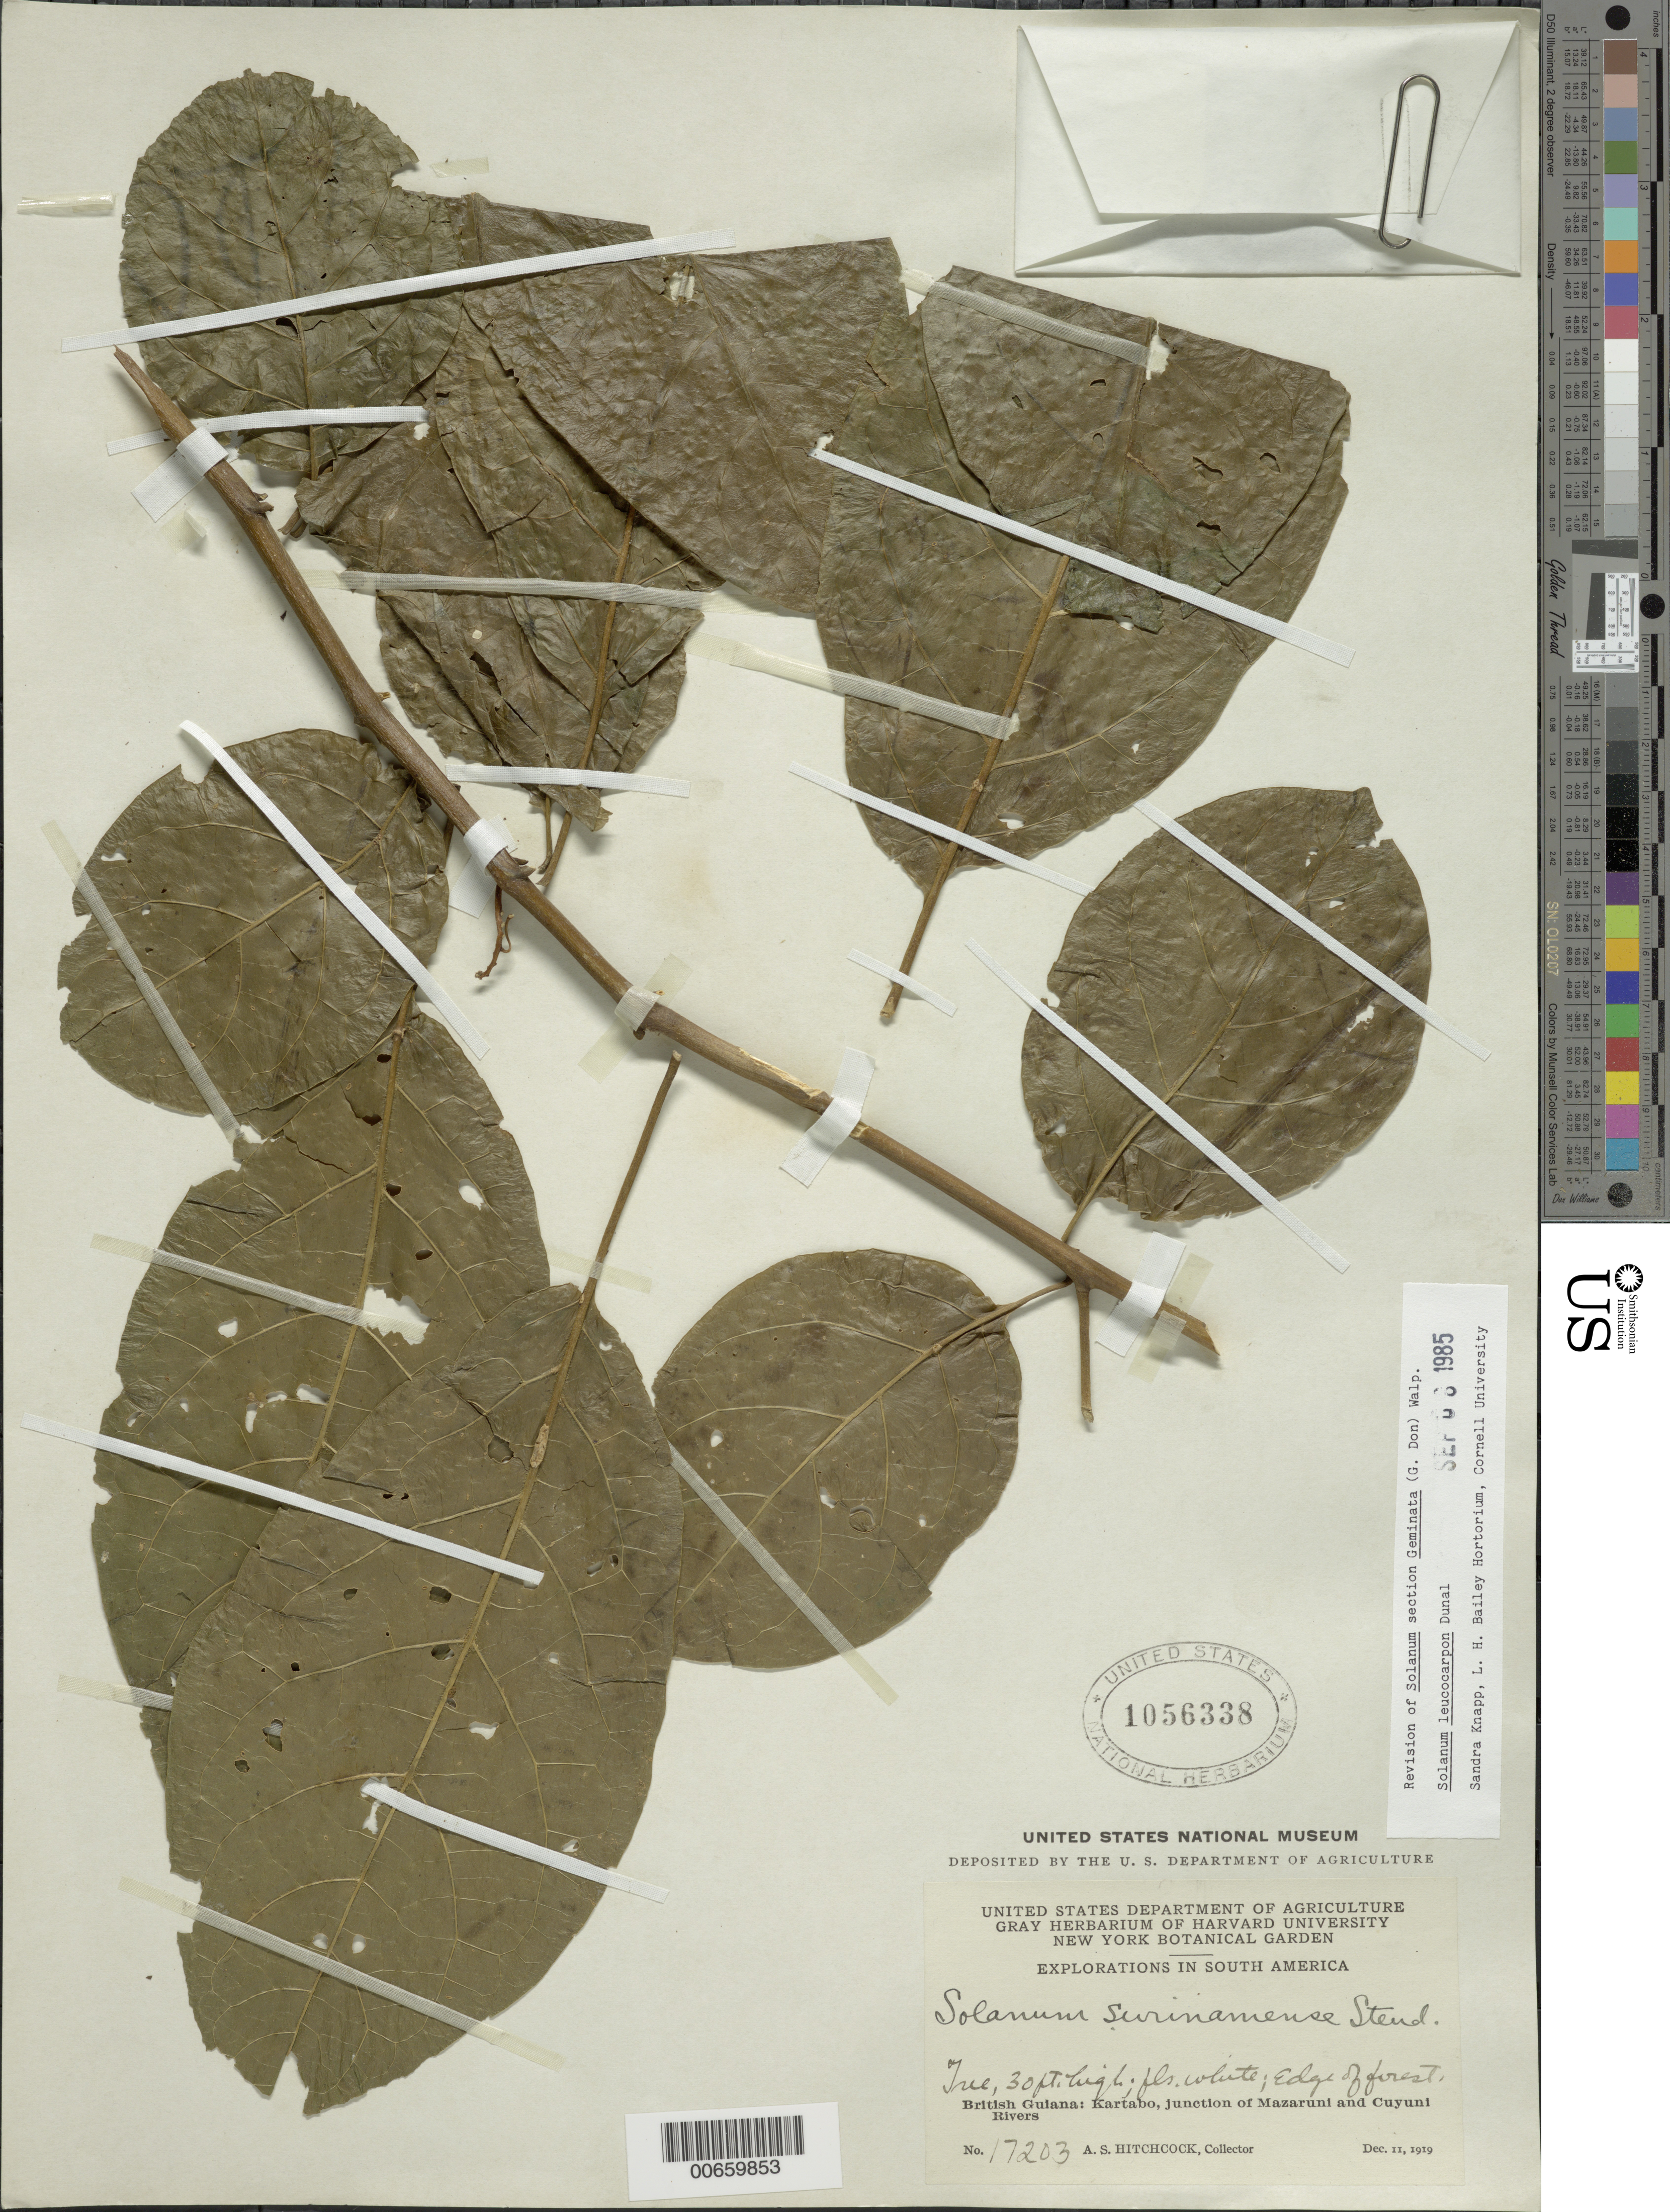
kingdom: Plantae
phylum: Tracheophyta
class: Magnoliopsida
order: Solanales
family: Solanaceae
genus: Solanum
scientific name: Solanum leucocarpon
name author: Dunal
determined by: Knapp, S. D.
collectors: A. S. Hitchcock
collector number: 17203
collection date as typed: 12 Dec 1919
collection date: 1919-12-12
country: Guyana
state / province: Cuyuni-Mazaruni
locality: Kartabo Station, junction of Mazaruni and Cuyuni Rivers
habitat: Edge of forest.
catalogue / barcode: US 1056338